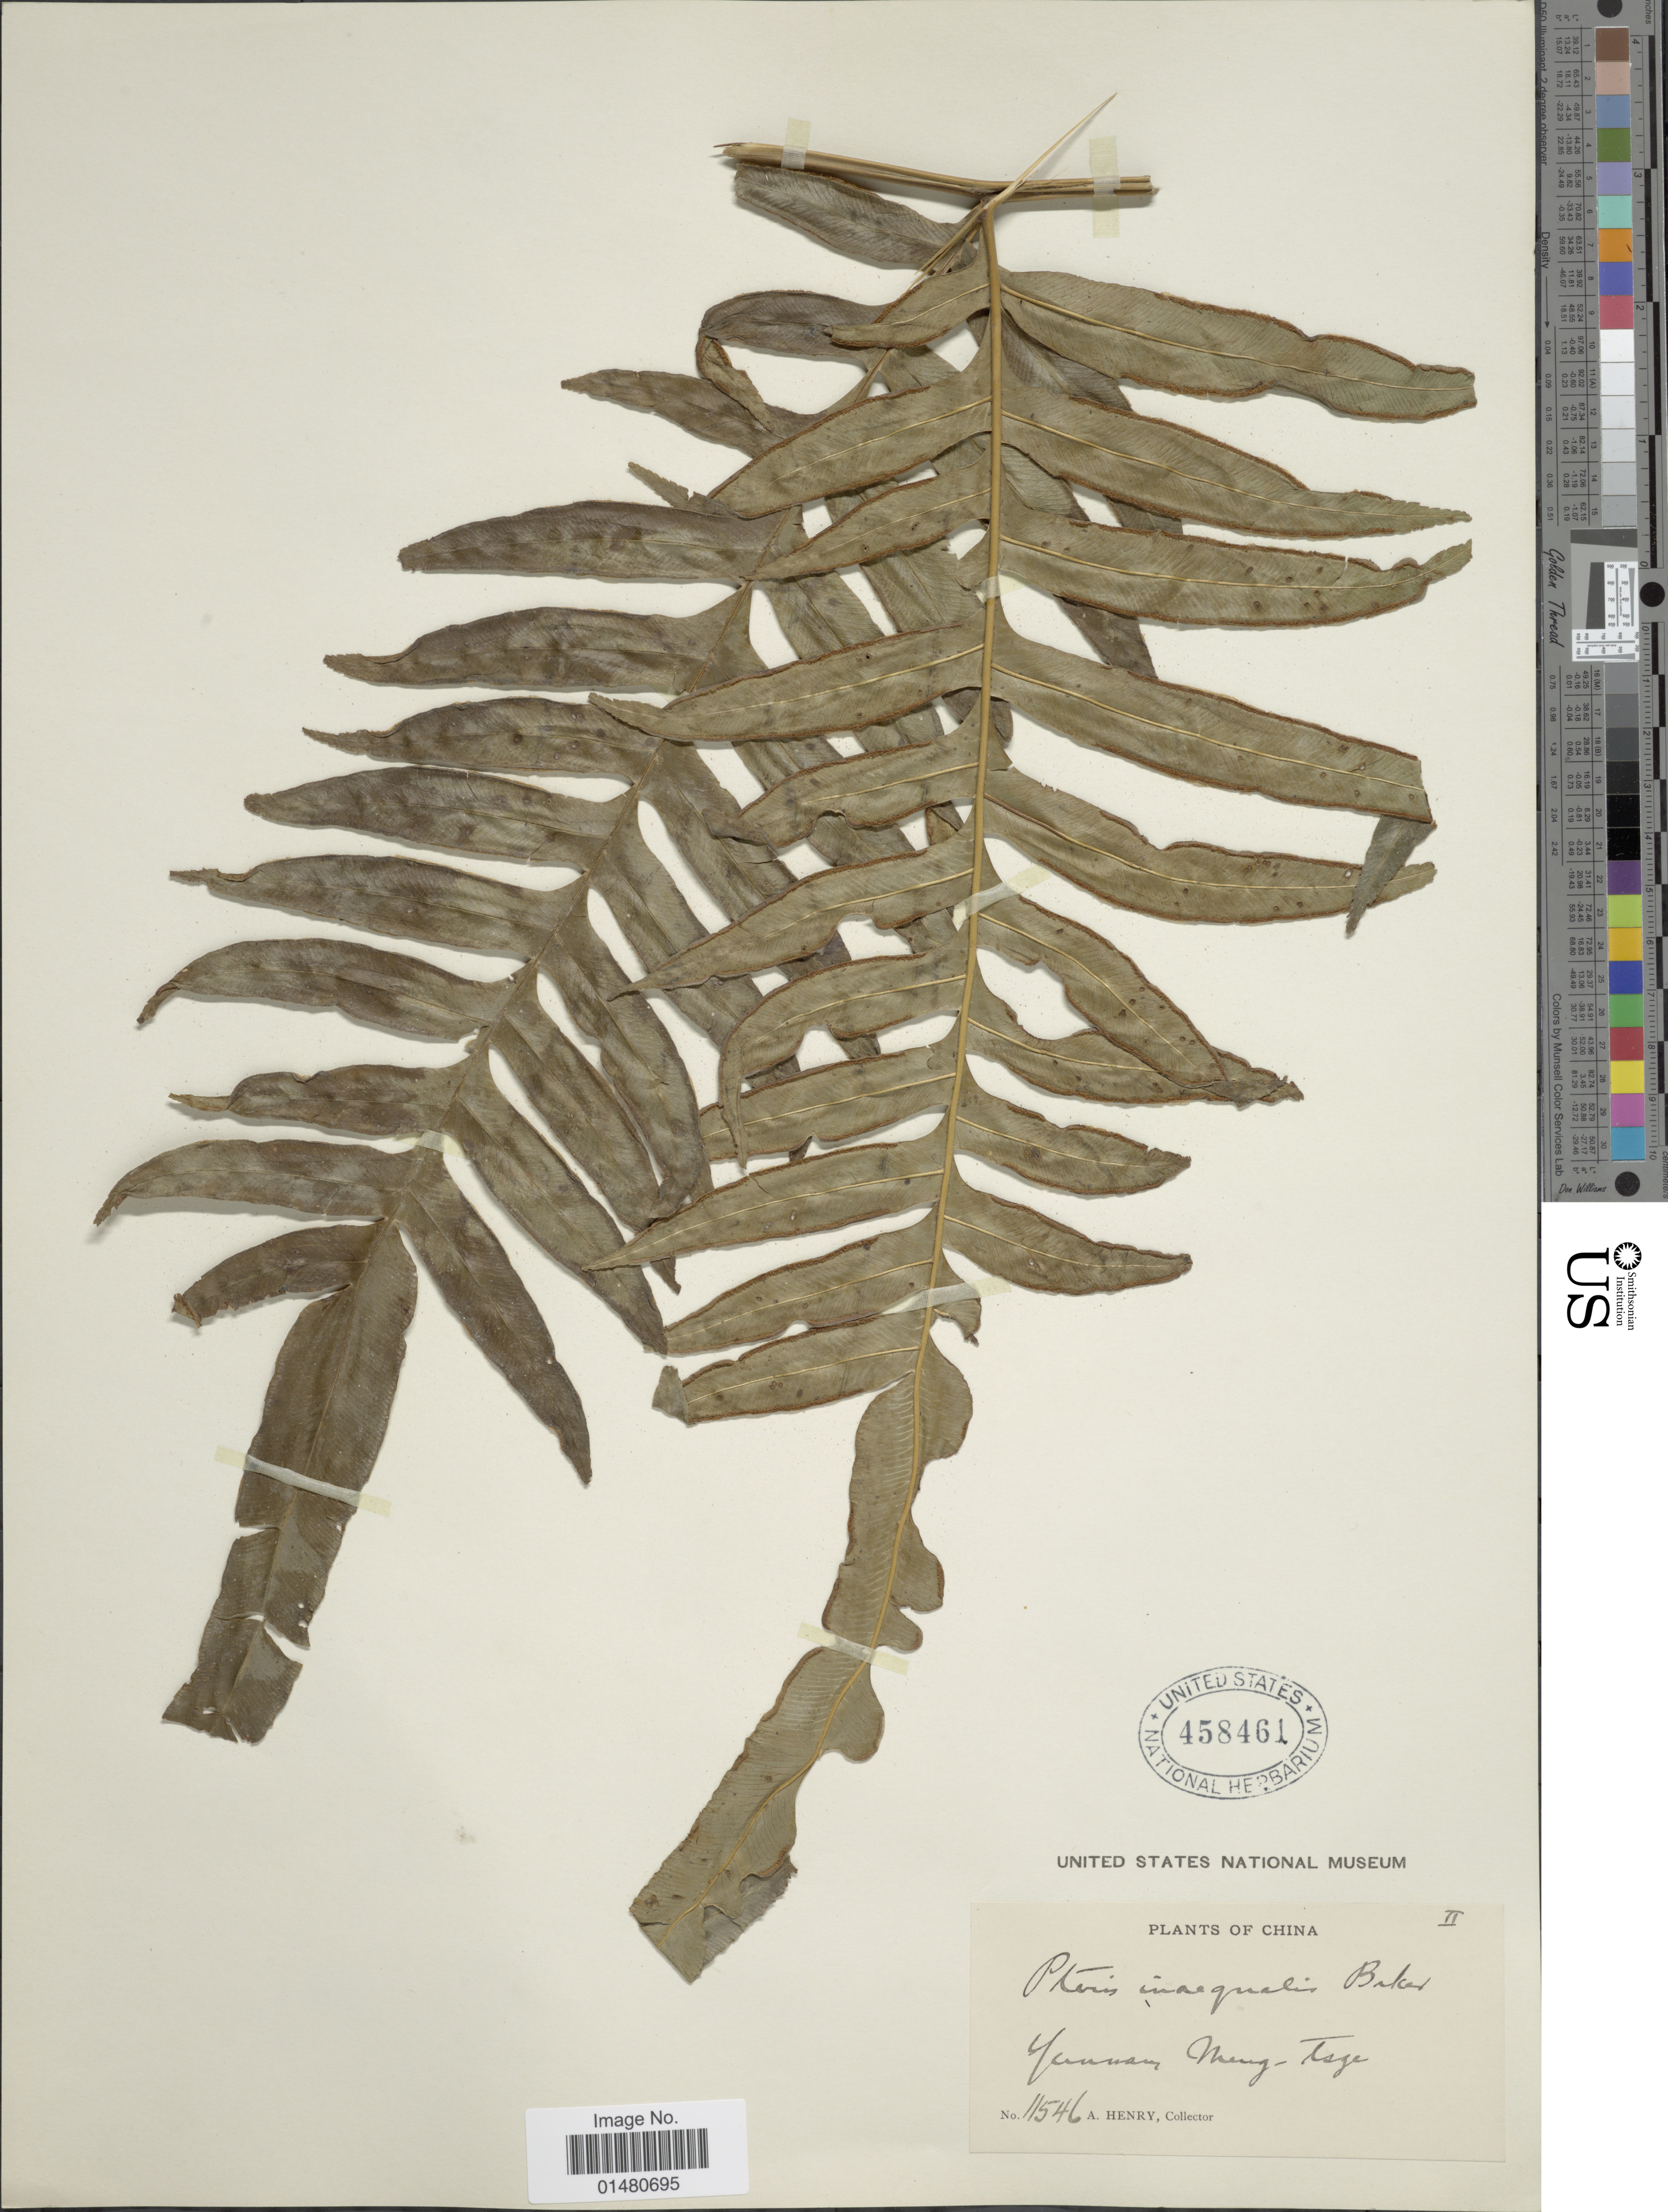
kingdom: Plantae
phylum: Tracheophyta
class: Polypodiopsida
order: Polypodiales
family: Pteridaceae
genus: Pteris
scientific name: Pteris inaequalis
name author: (Fée) Jenman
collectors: A. Henry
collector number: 11546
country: China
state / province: Yunnan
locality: Mengt-tsze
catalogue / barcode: US 458461